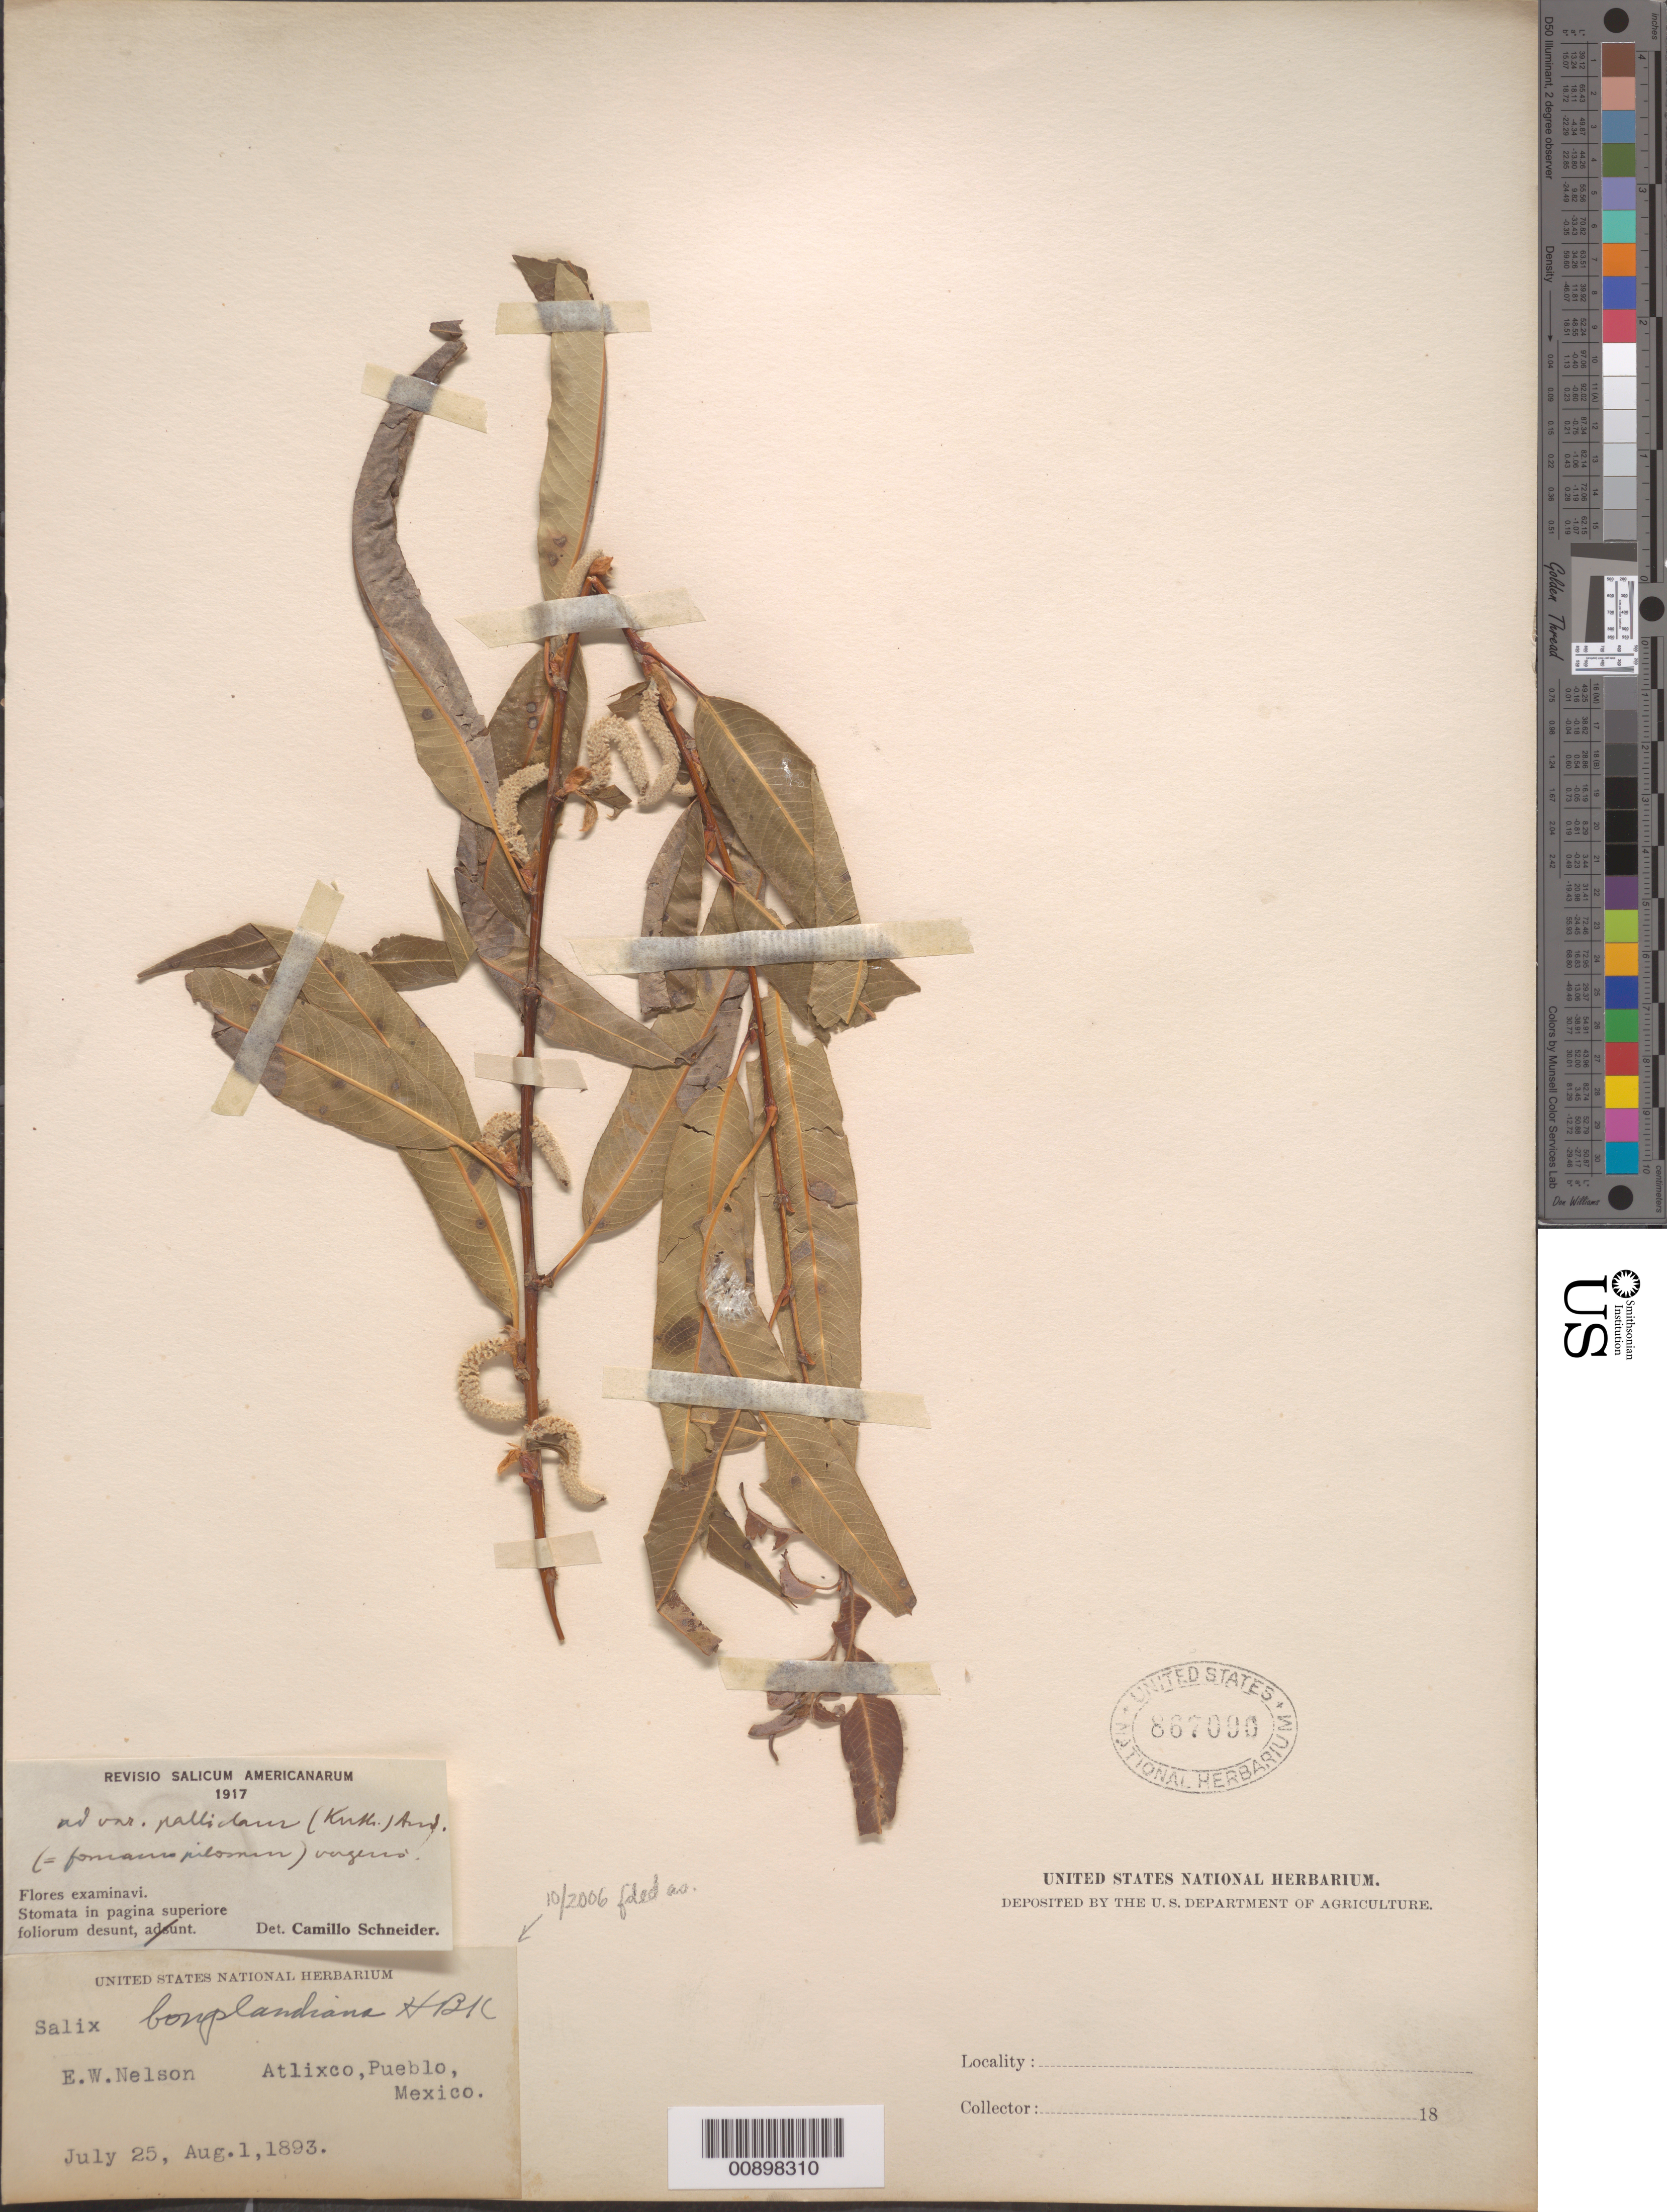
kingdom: Plantae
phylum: Tracheophyta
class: Magnoliopsida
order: Malpighiales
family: Salicaceae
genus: Salix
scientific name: Salix bonplandiana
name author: Kunth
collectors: E. W. Nelson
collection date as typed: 01 Aug 1893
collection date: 1893-08-01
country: Mexico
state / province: Puebla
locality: Atlixco, Puebla.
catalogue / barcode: US 867090